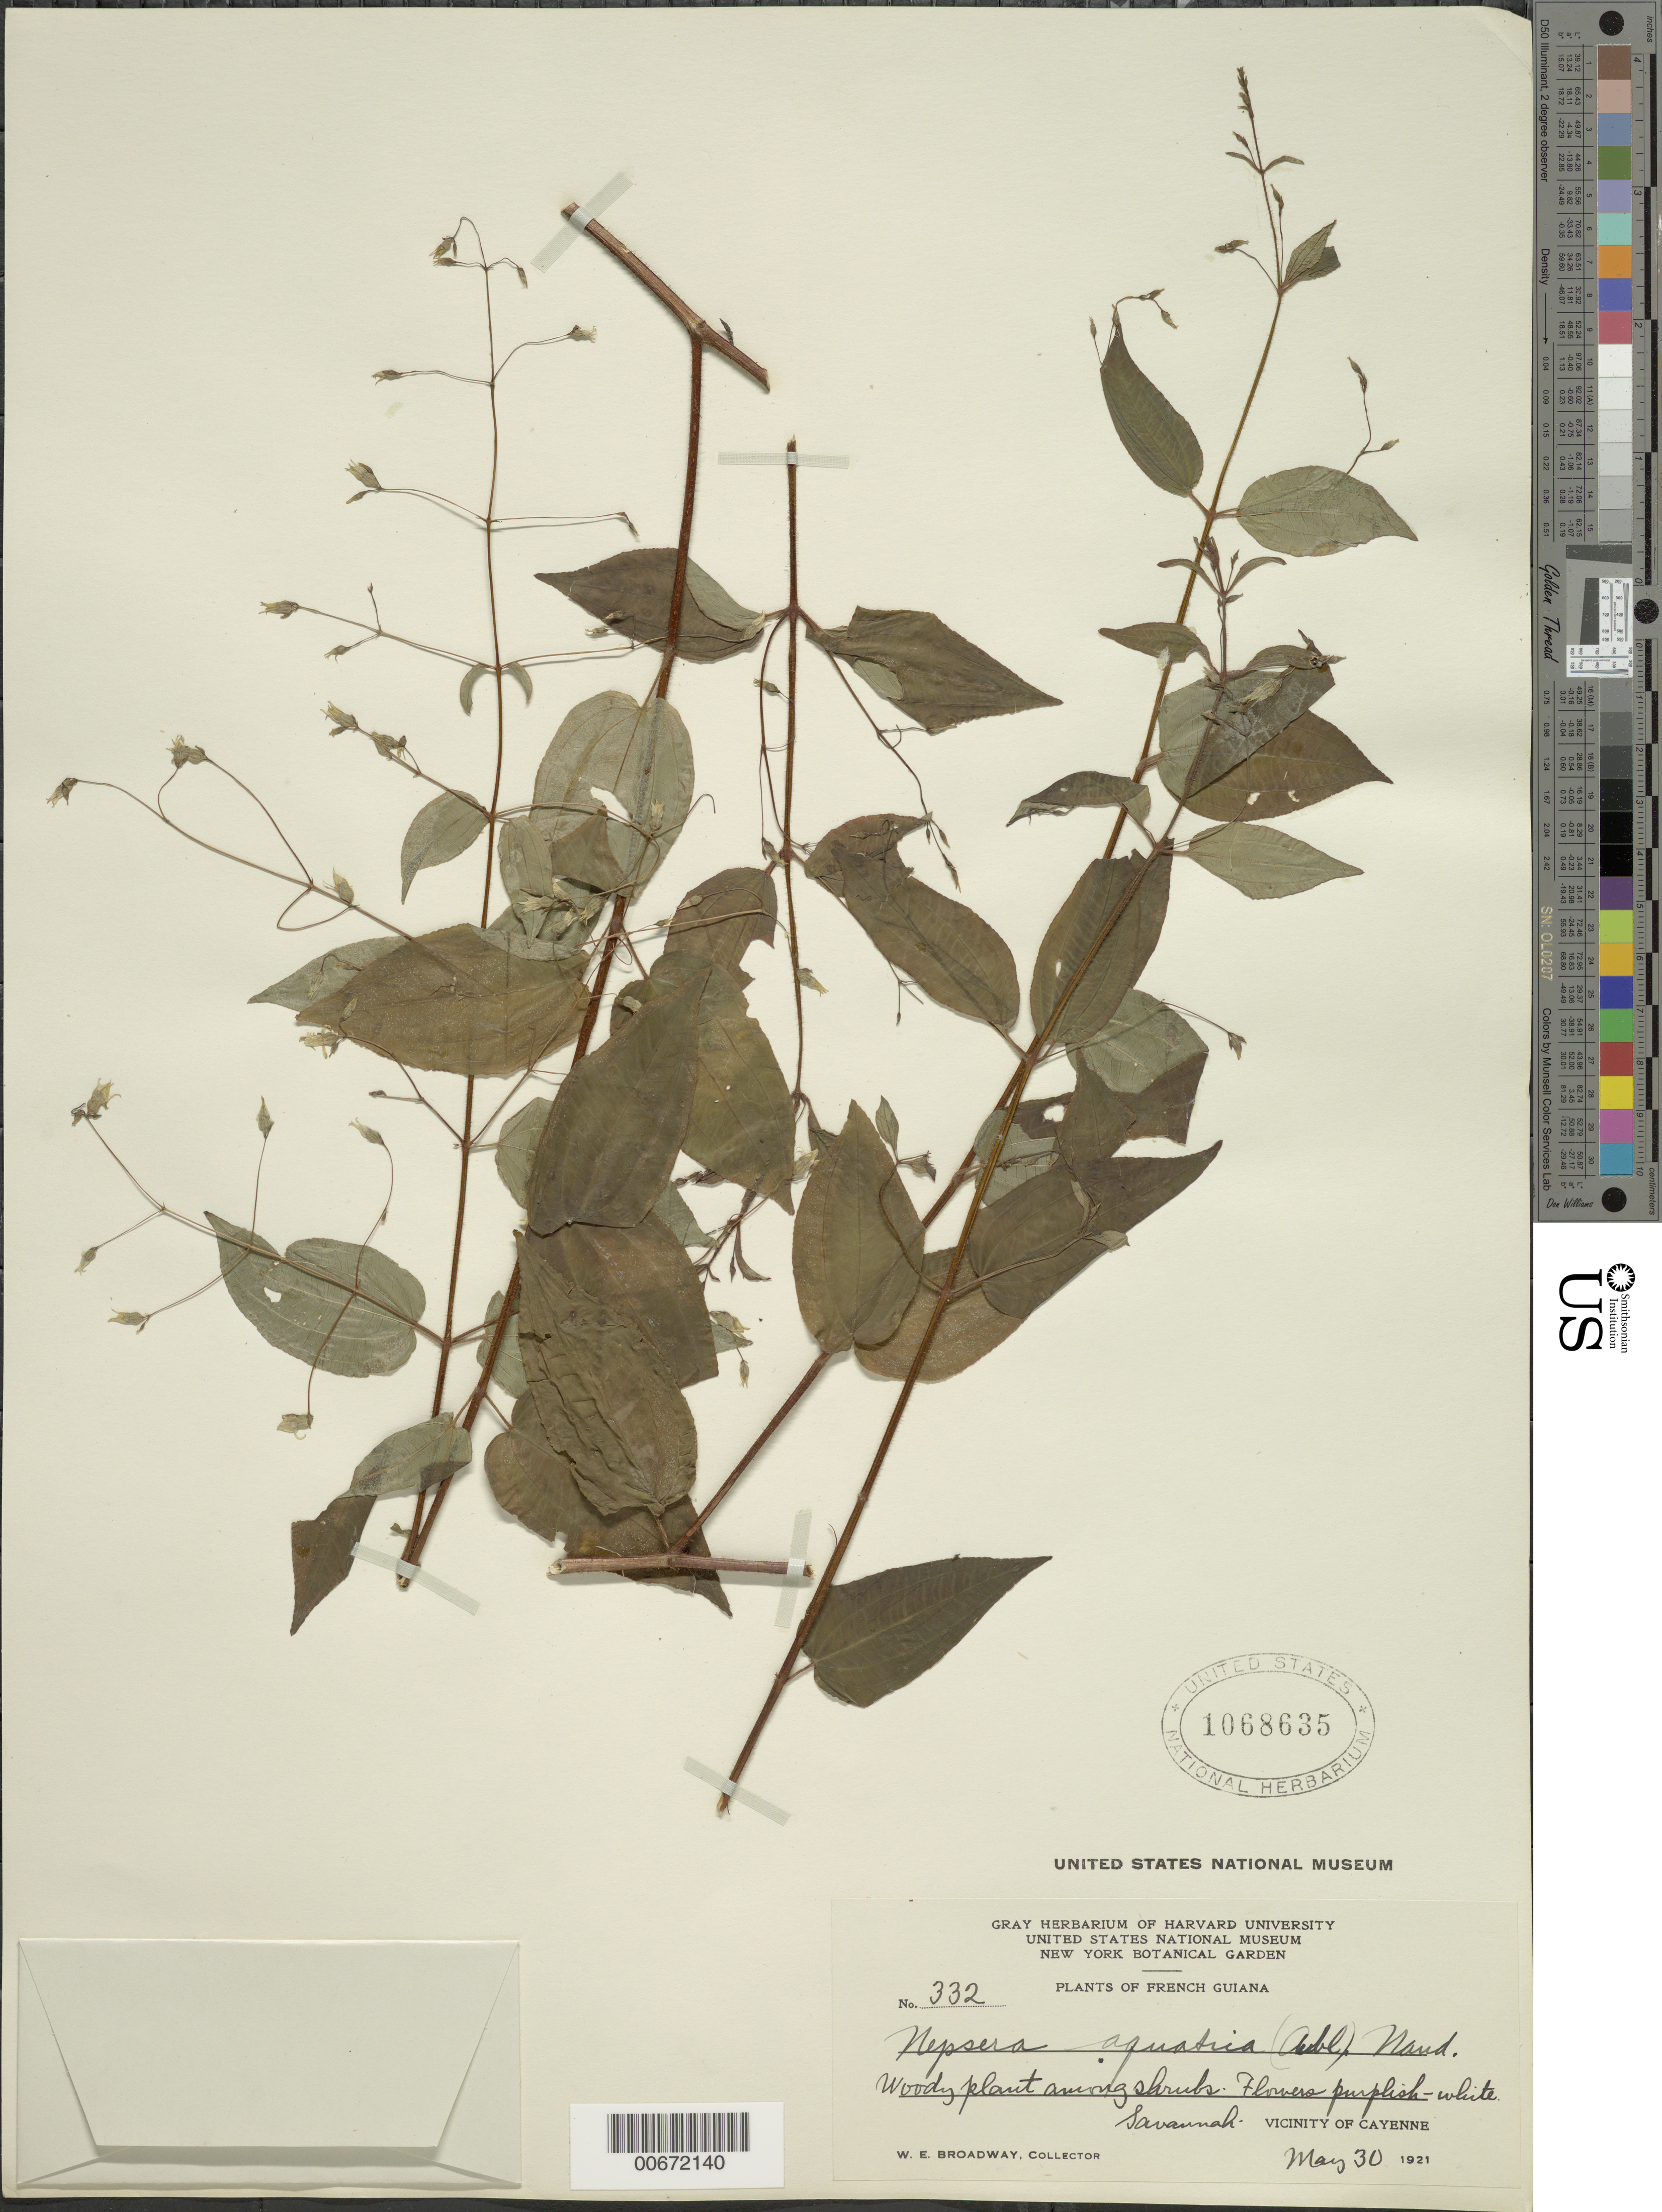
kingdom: Plantae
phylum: Tracheophyta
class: Magnoliopsida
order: Myrtales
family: Melastomataceae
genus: Nepsera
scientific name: Nepsera aquatica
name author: (Aubl.) Naudin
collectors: W. E. Broadway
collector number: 332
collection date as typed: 30-May-21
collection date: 1921-05-30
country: French Guiana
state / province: Cayenne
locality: Cayenne, vic.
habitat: Savanna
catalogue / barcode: US 1068635